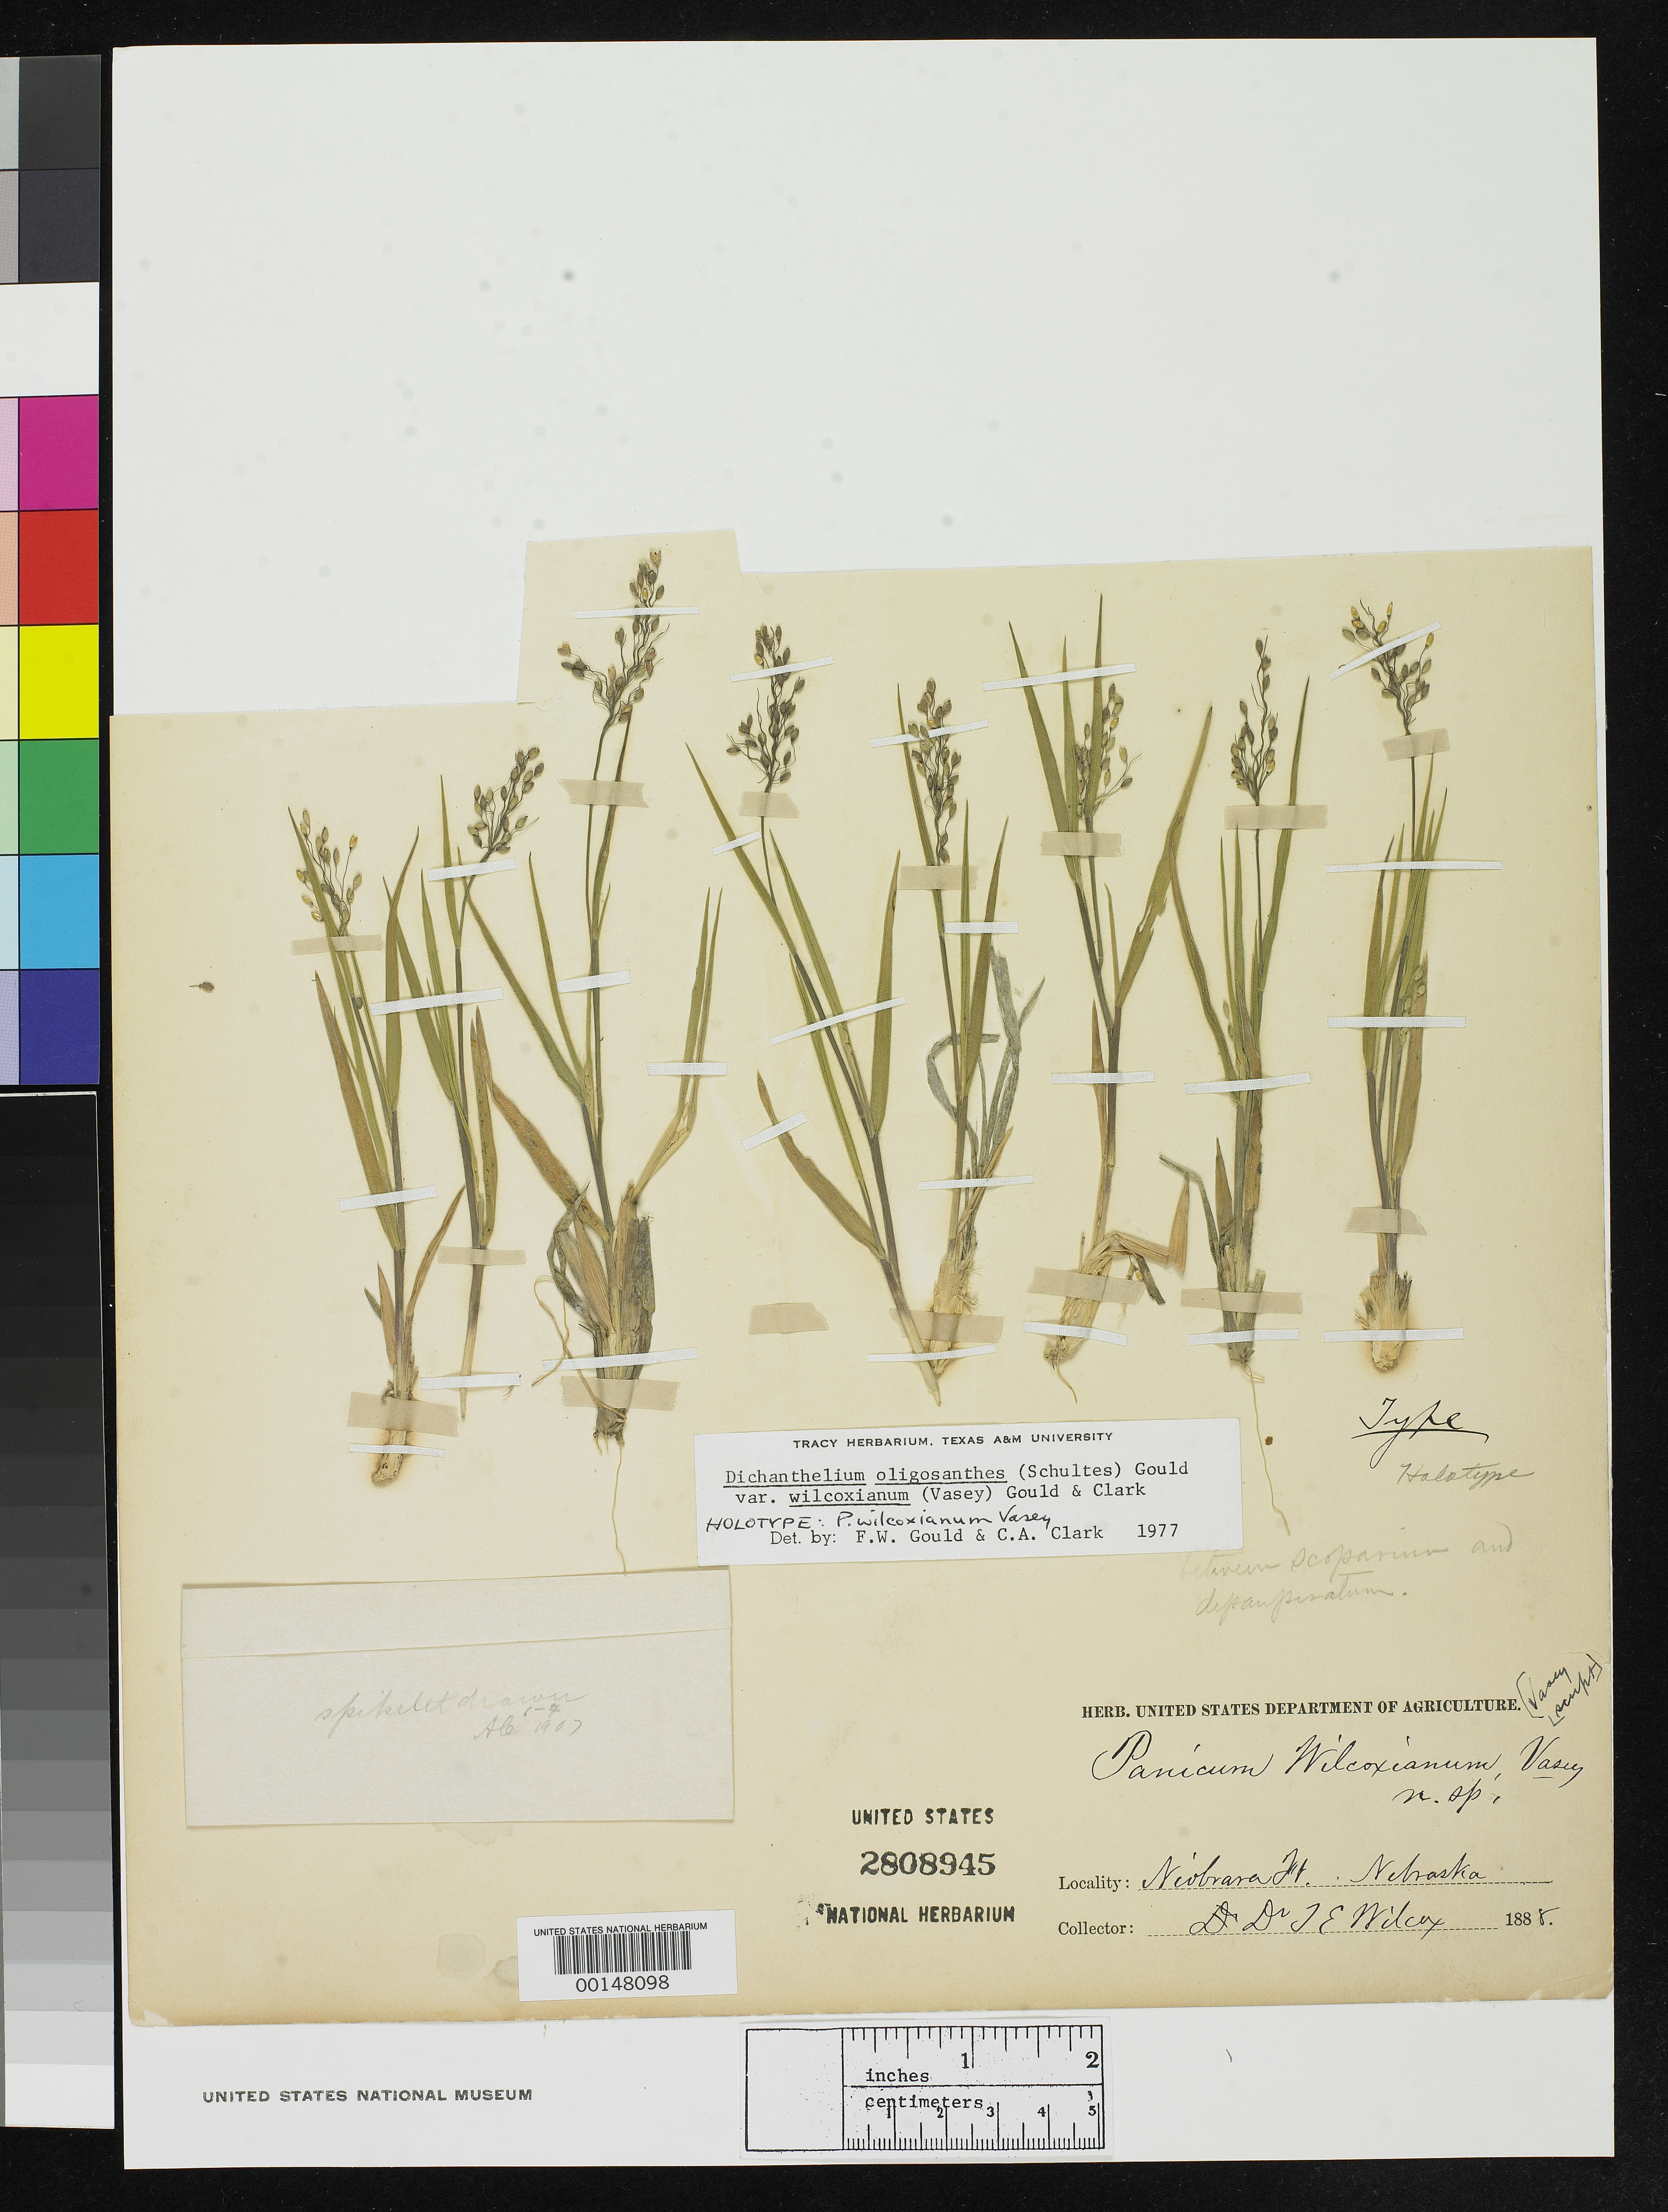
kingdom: Plantae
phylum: Tracheophyta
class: Liliopsida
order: Poales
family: Poaceae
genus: Panicum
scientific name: Panicum wilcoxianum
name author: Vasey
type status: Holotype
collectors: T. E. Wilcox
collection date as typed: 1888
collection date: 1888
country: United States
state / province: Nebraska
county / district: Knox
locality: Niobrara Fort.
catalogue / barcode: US 2808945